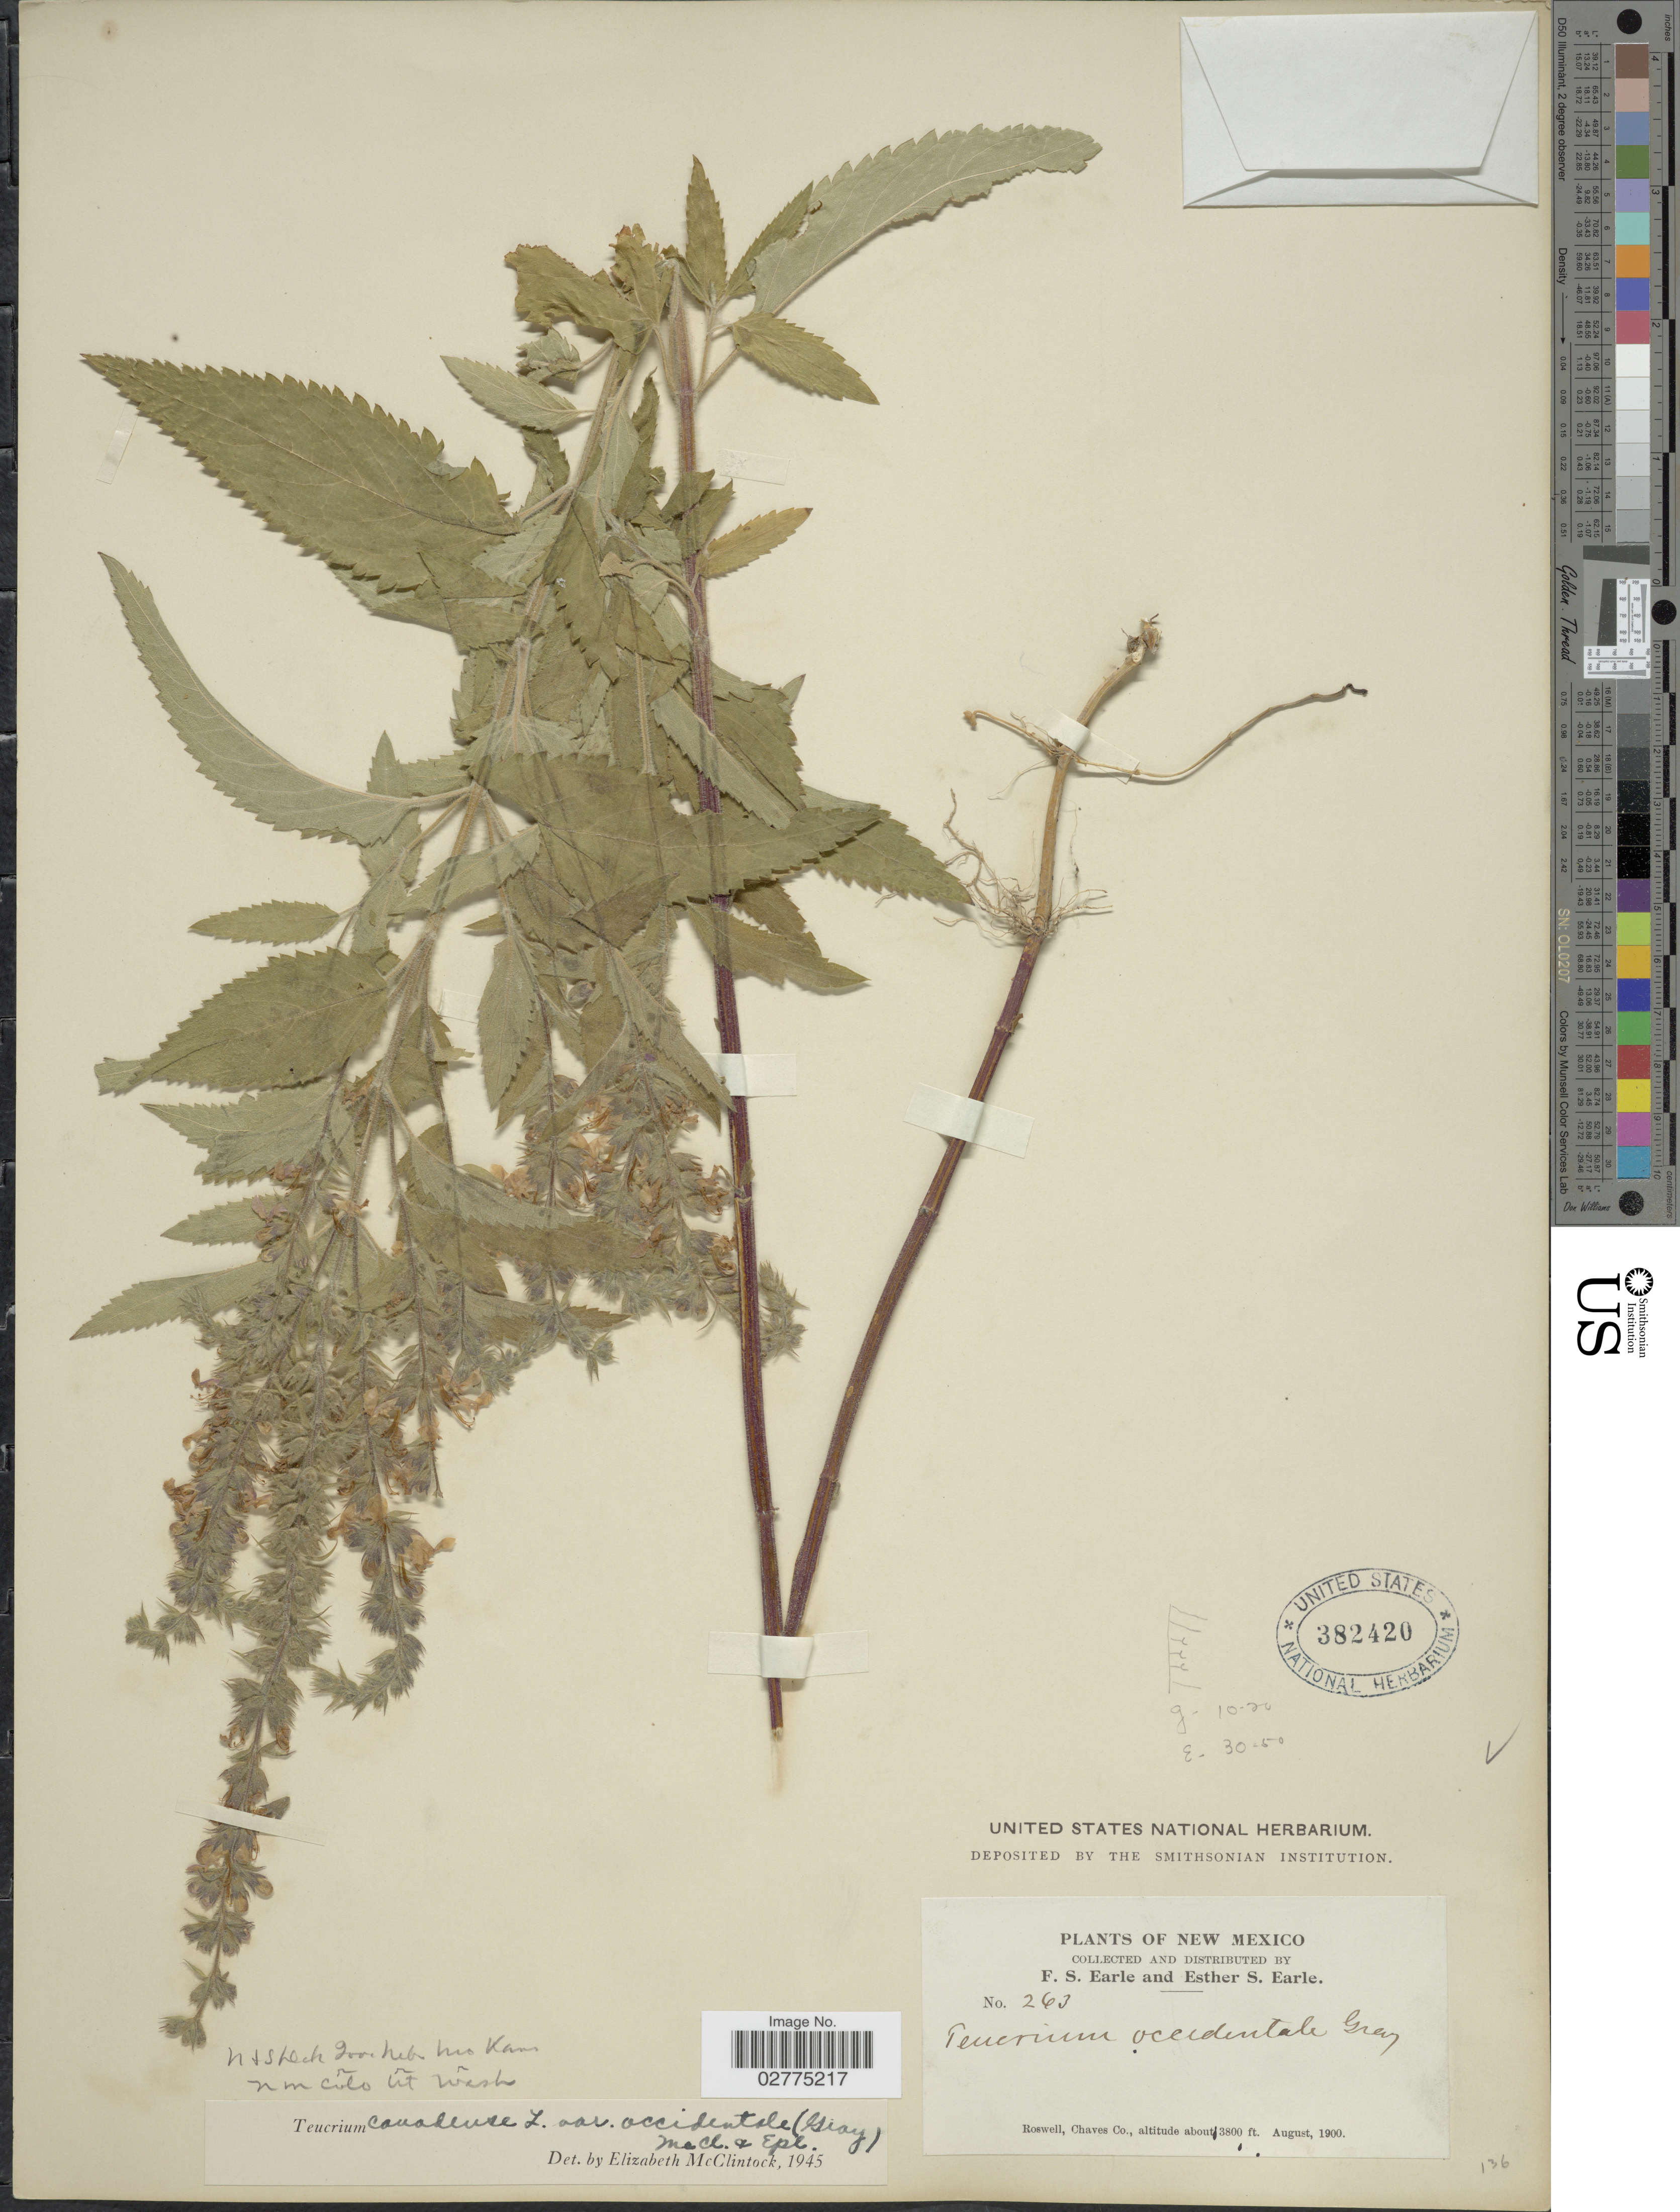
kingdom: Plantae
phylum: Tracheophyta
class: Magnoliopsida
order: Lamiales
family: Lamiaceae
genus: Teucrium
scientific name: Teucrium canadense var. occidentale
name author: (A. Gray) E. M. McClint. & Epling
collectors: F. S. Earle & E. S. Earle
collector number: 263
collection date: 1900-08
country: United States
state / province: New Mexico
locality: Roswell, Chaves Co.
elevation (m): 1158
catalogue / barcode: US 382420